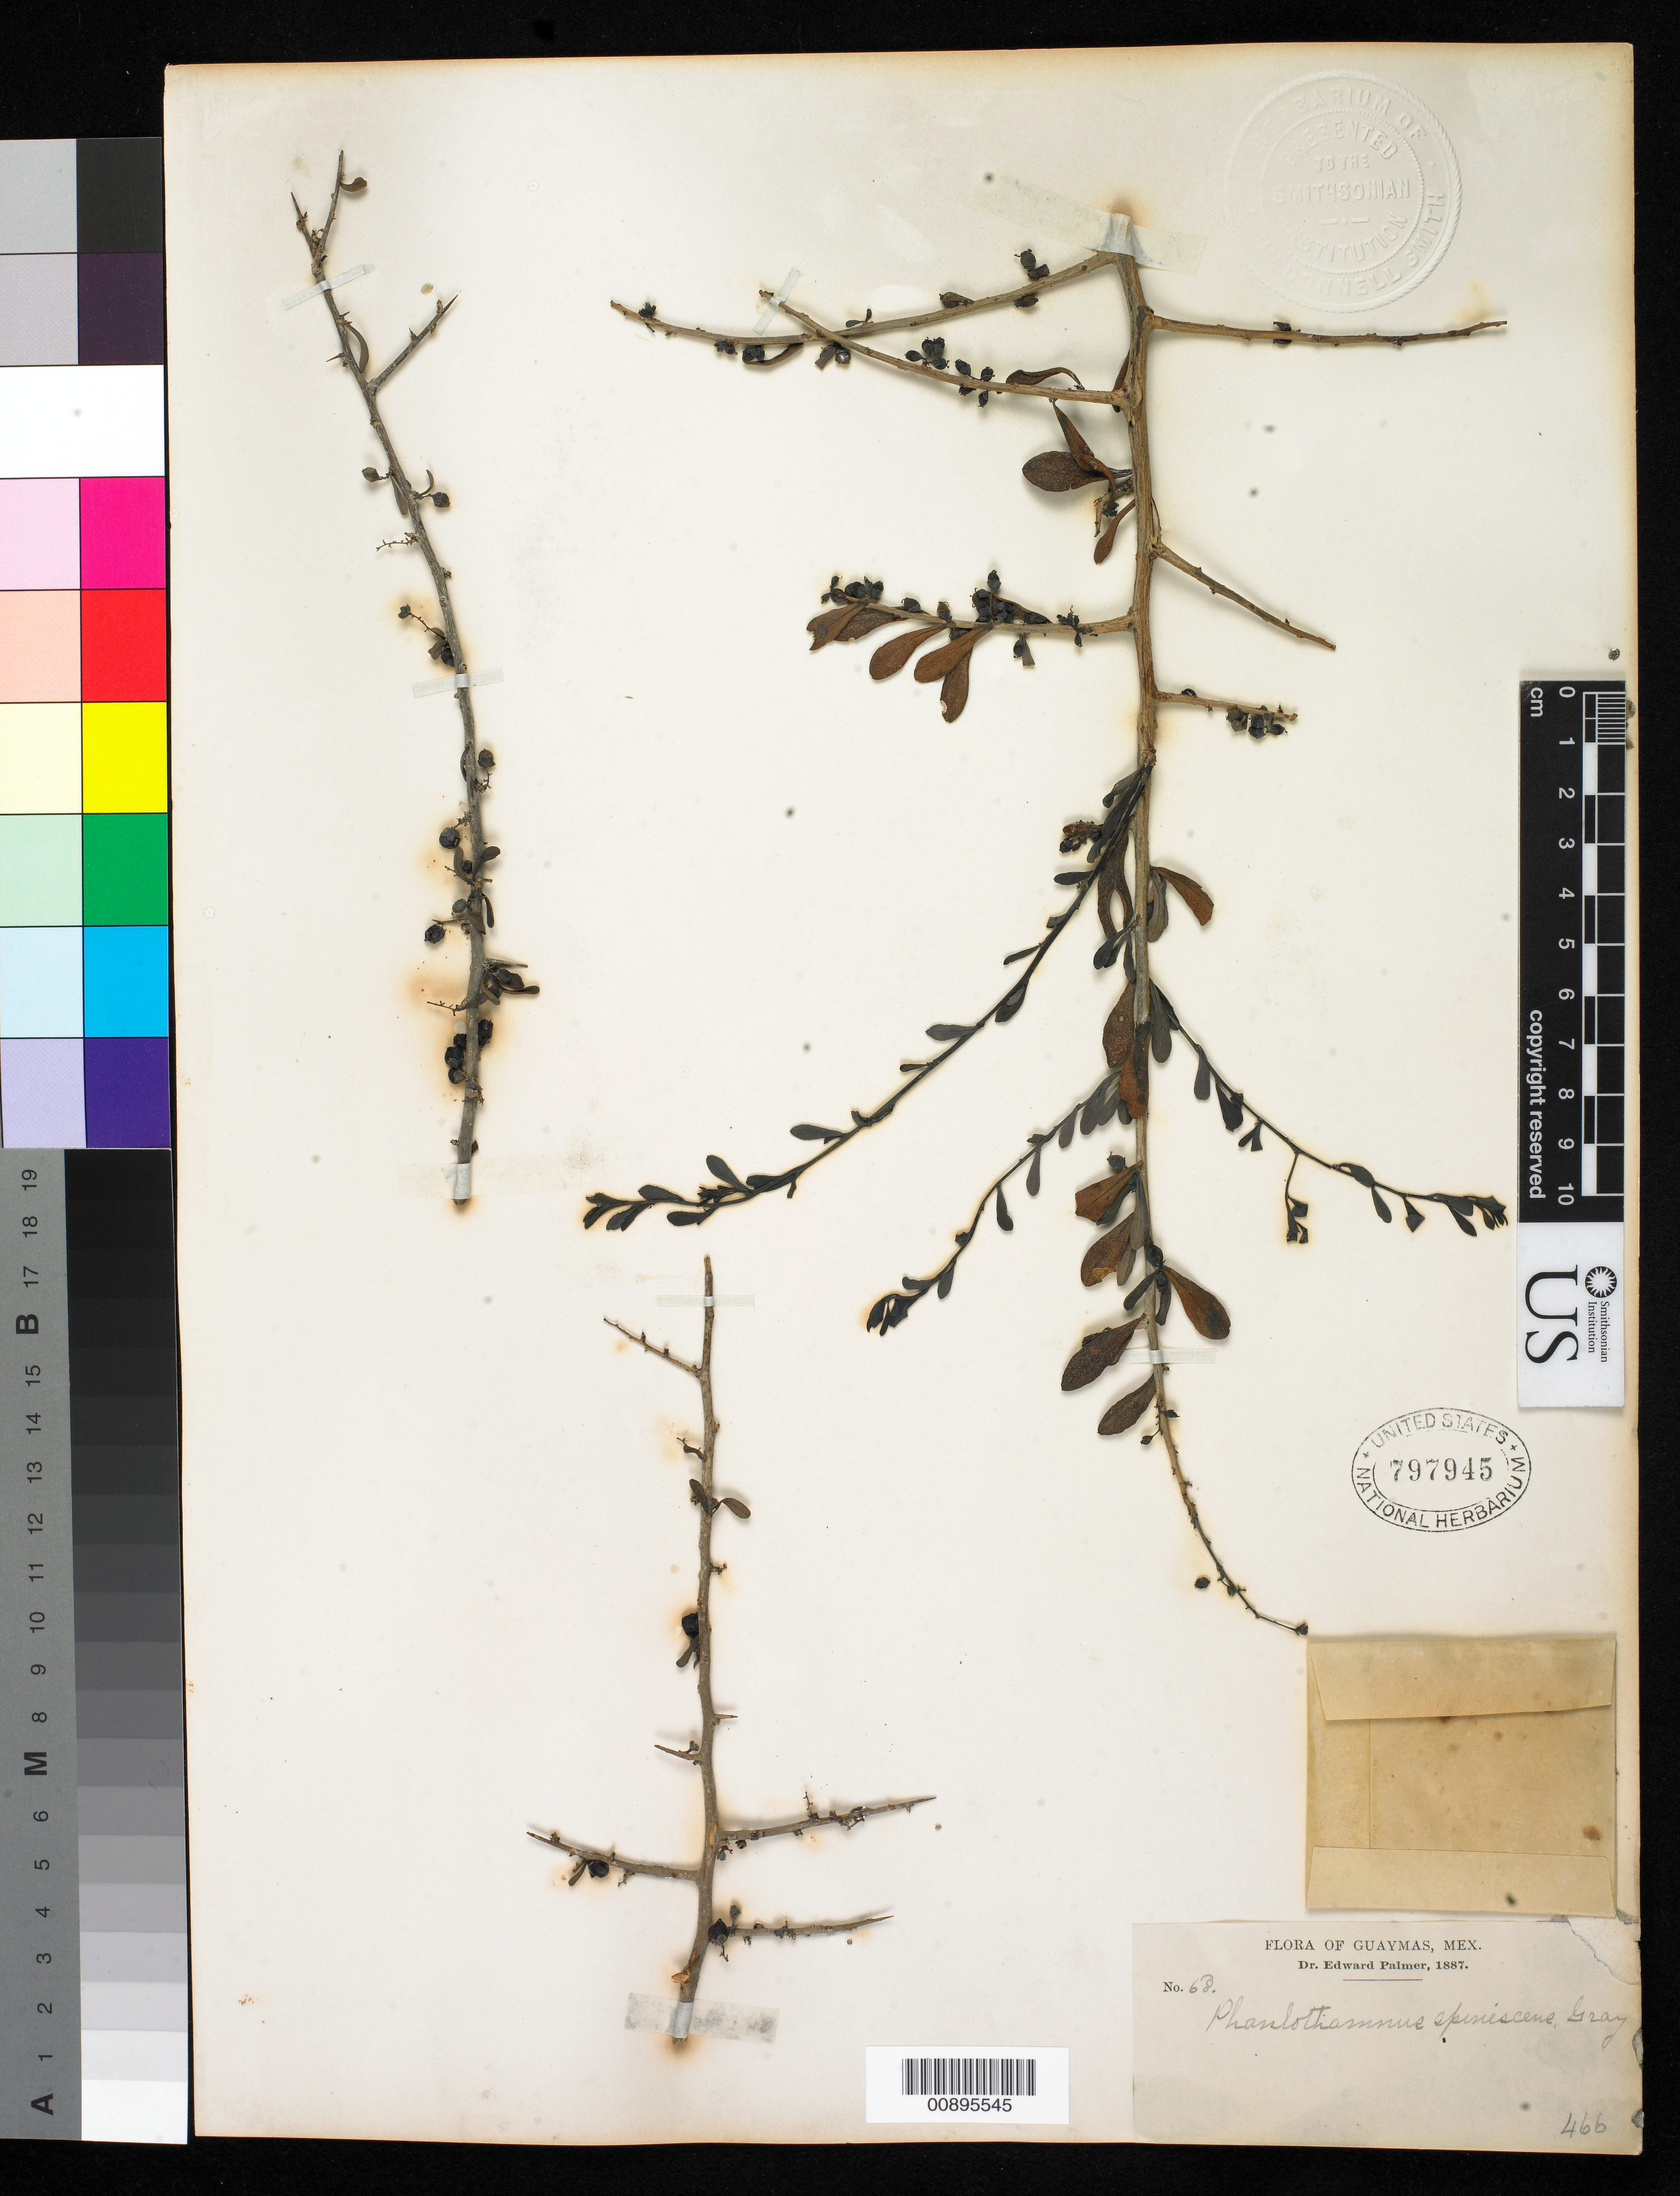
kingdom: Plantae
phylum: Tracheophyta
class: Magnoliopsida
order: Caryophyllales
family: Achatocarpaceae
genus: Phaulothamnus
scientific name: Phaulothamnus spinescens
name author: A. Gray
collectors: E. Palmer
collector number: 68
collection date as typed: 1887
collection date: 1887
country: Mexico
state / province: Sonora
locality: Guaymas, Sonora.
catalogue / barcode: US 797945